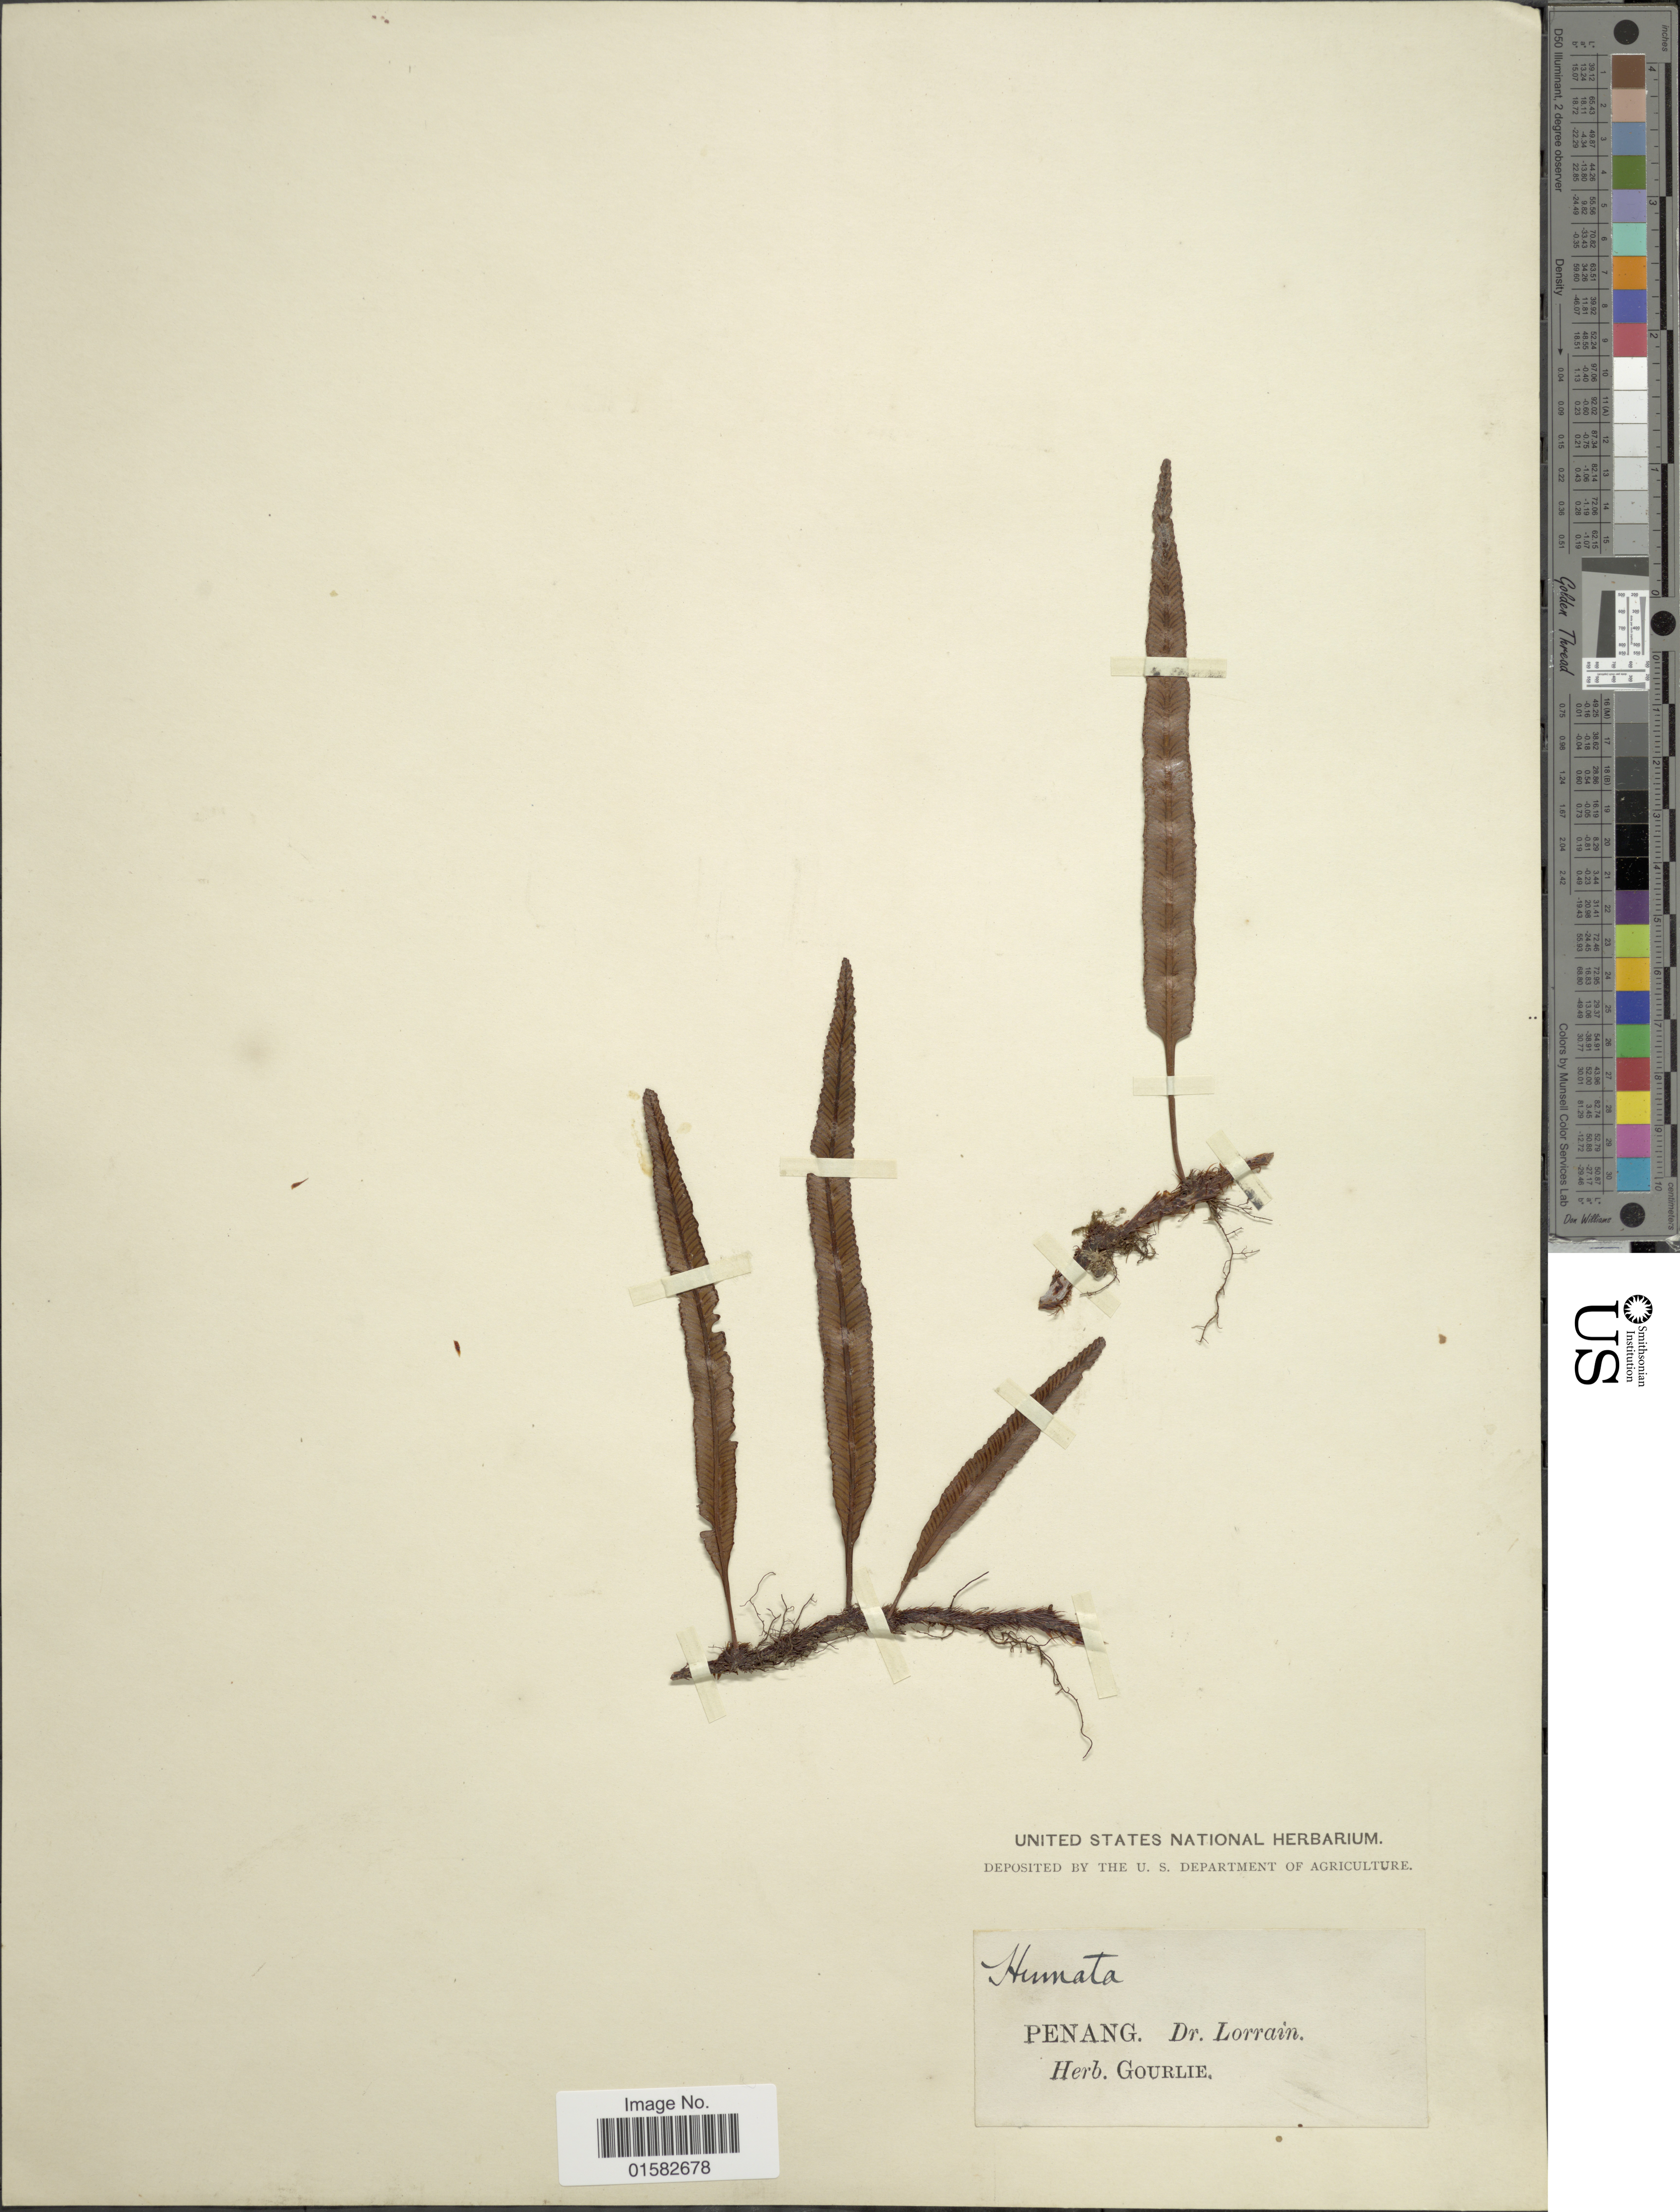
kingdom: Plantae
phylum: Tracheophyta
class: Polypodiopsida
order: Polypodiales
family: Davalliaceae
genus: Davallia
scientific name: Davallia angustata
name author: Wall.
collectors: -- Lorrain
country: Malaysia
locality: Penang